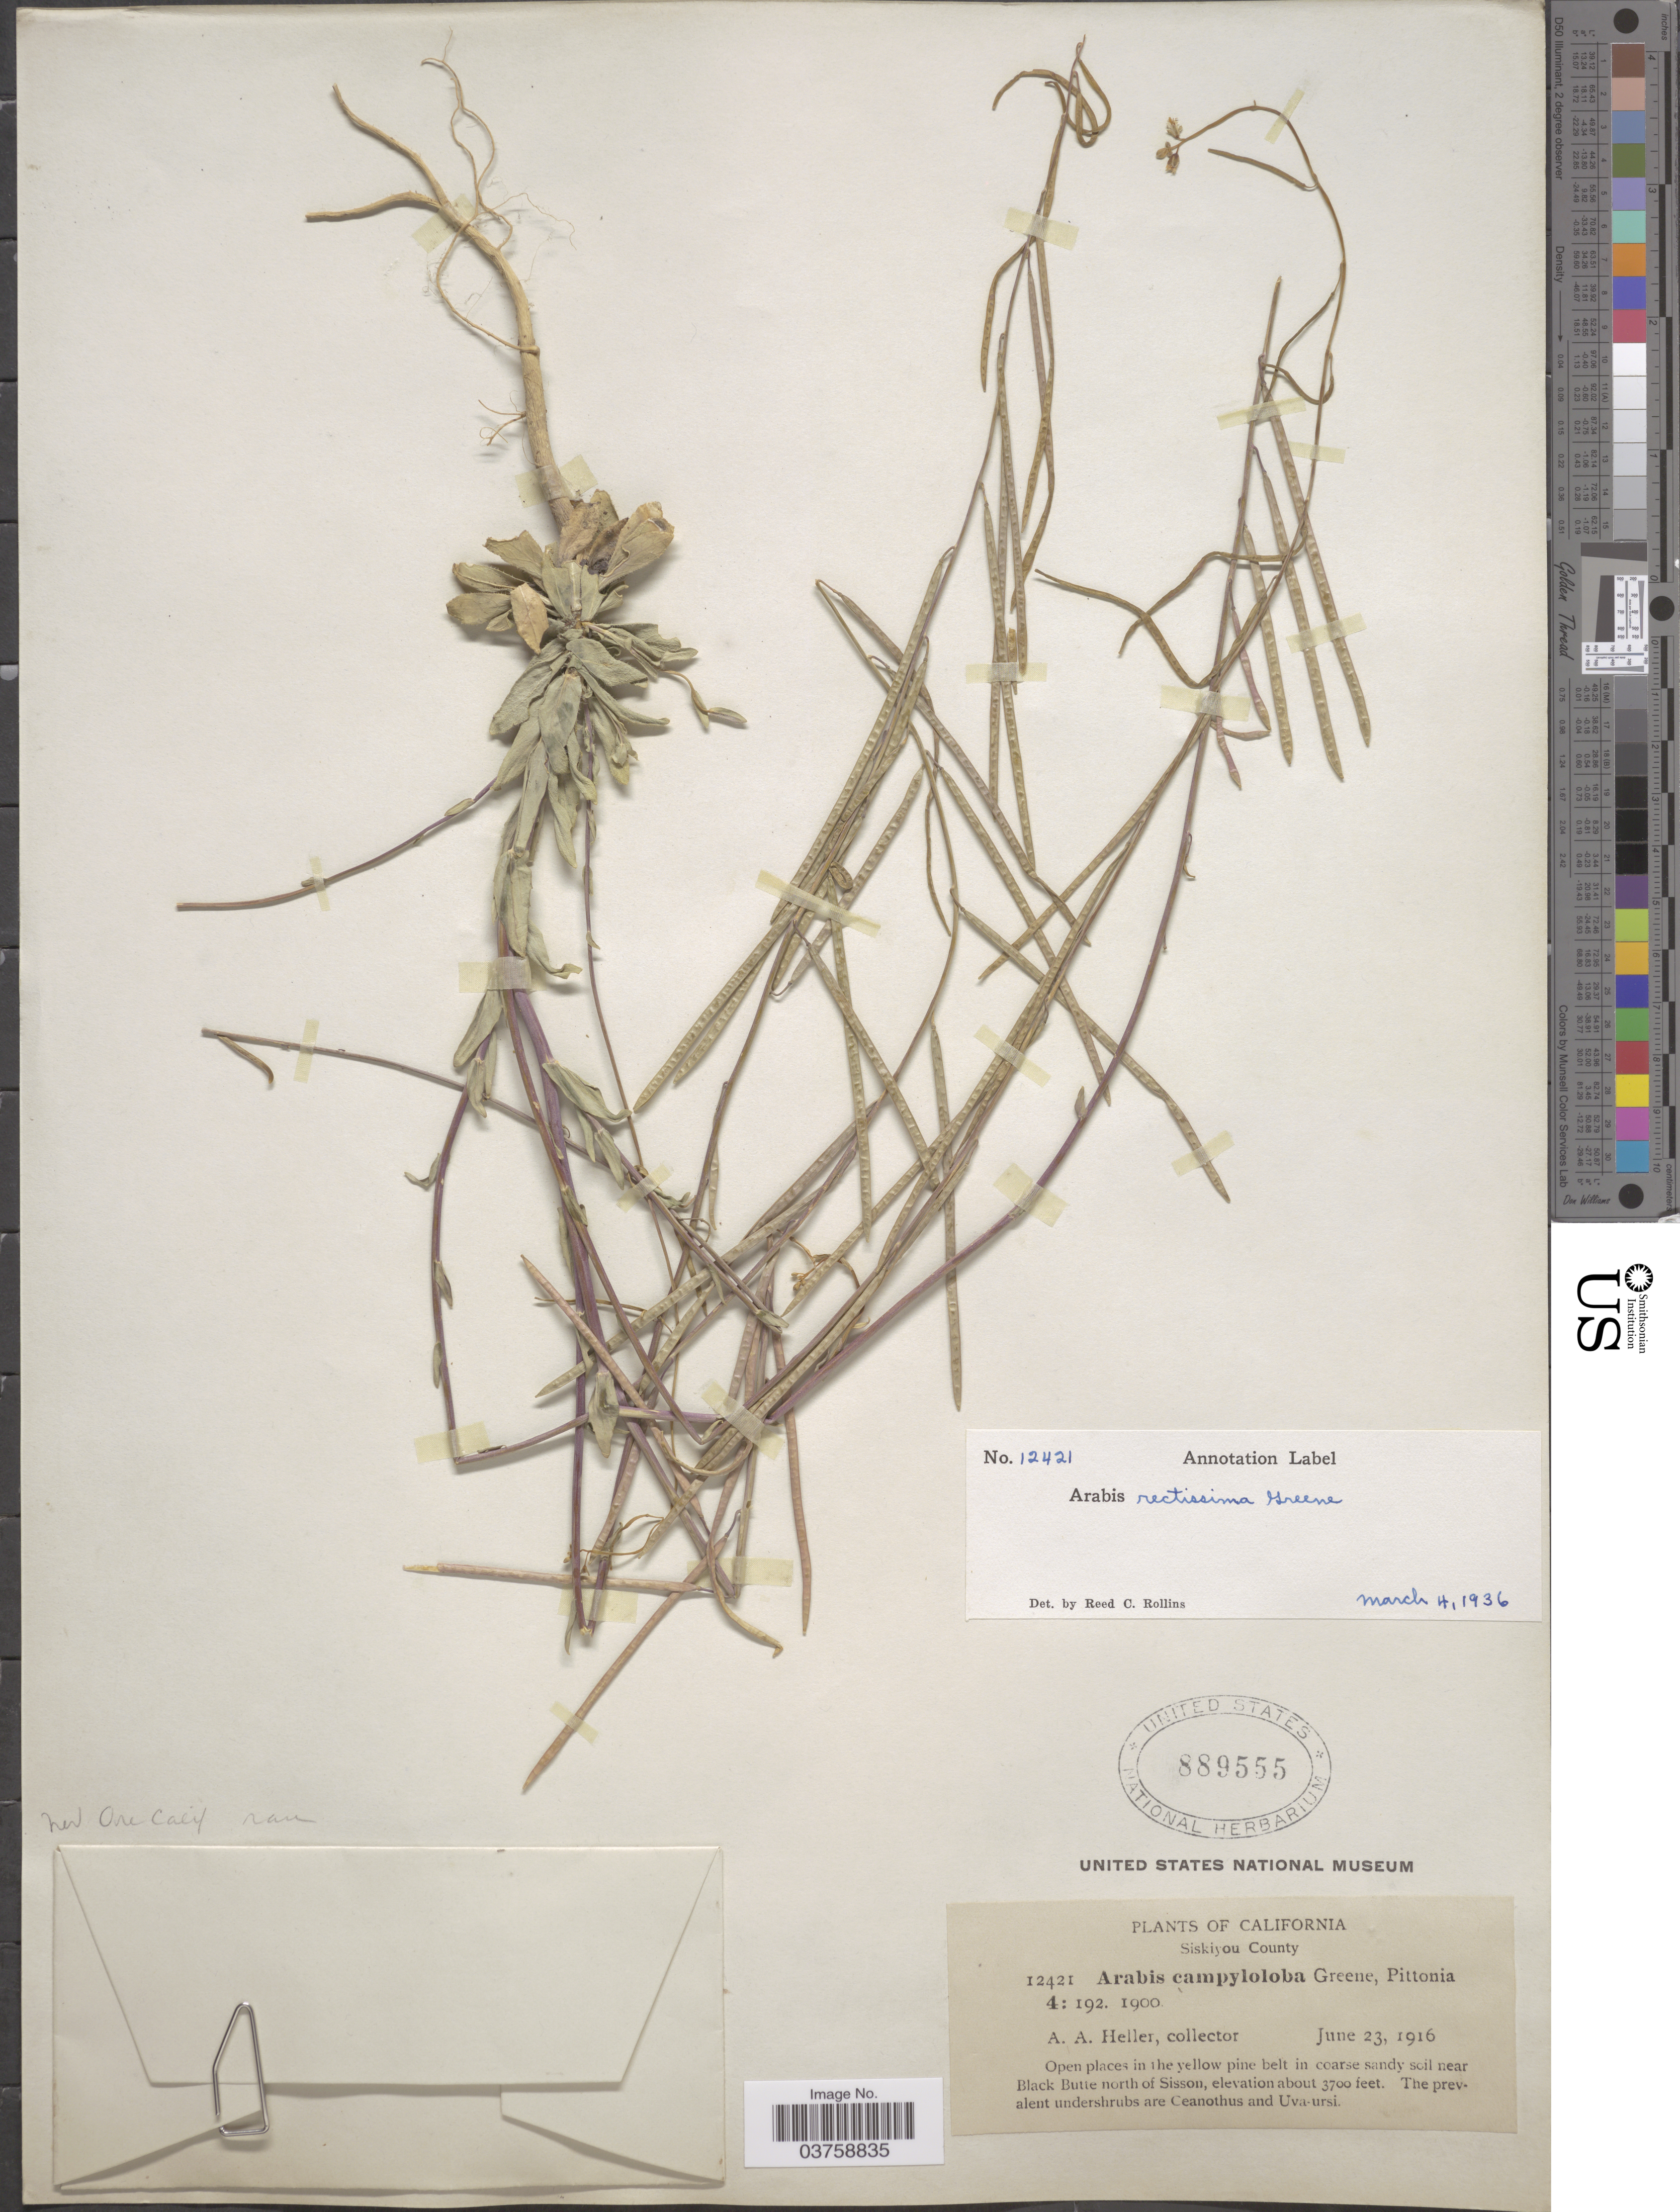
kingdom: Plantae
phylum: Tracheophyta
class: Magnoliopsida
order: Brassicales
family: Brassicaceae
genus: Arabis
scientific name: Arabis rectissima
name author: Greene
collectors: A. A. Heller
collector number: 12421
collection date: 1916-06-23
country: United States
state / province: California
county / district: Siskiyou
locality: Siskiyou County. Near Black Butte north of Sisson.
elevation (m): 1128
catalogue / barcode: US 889555